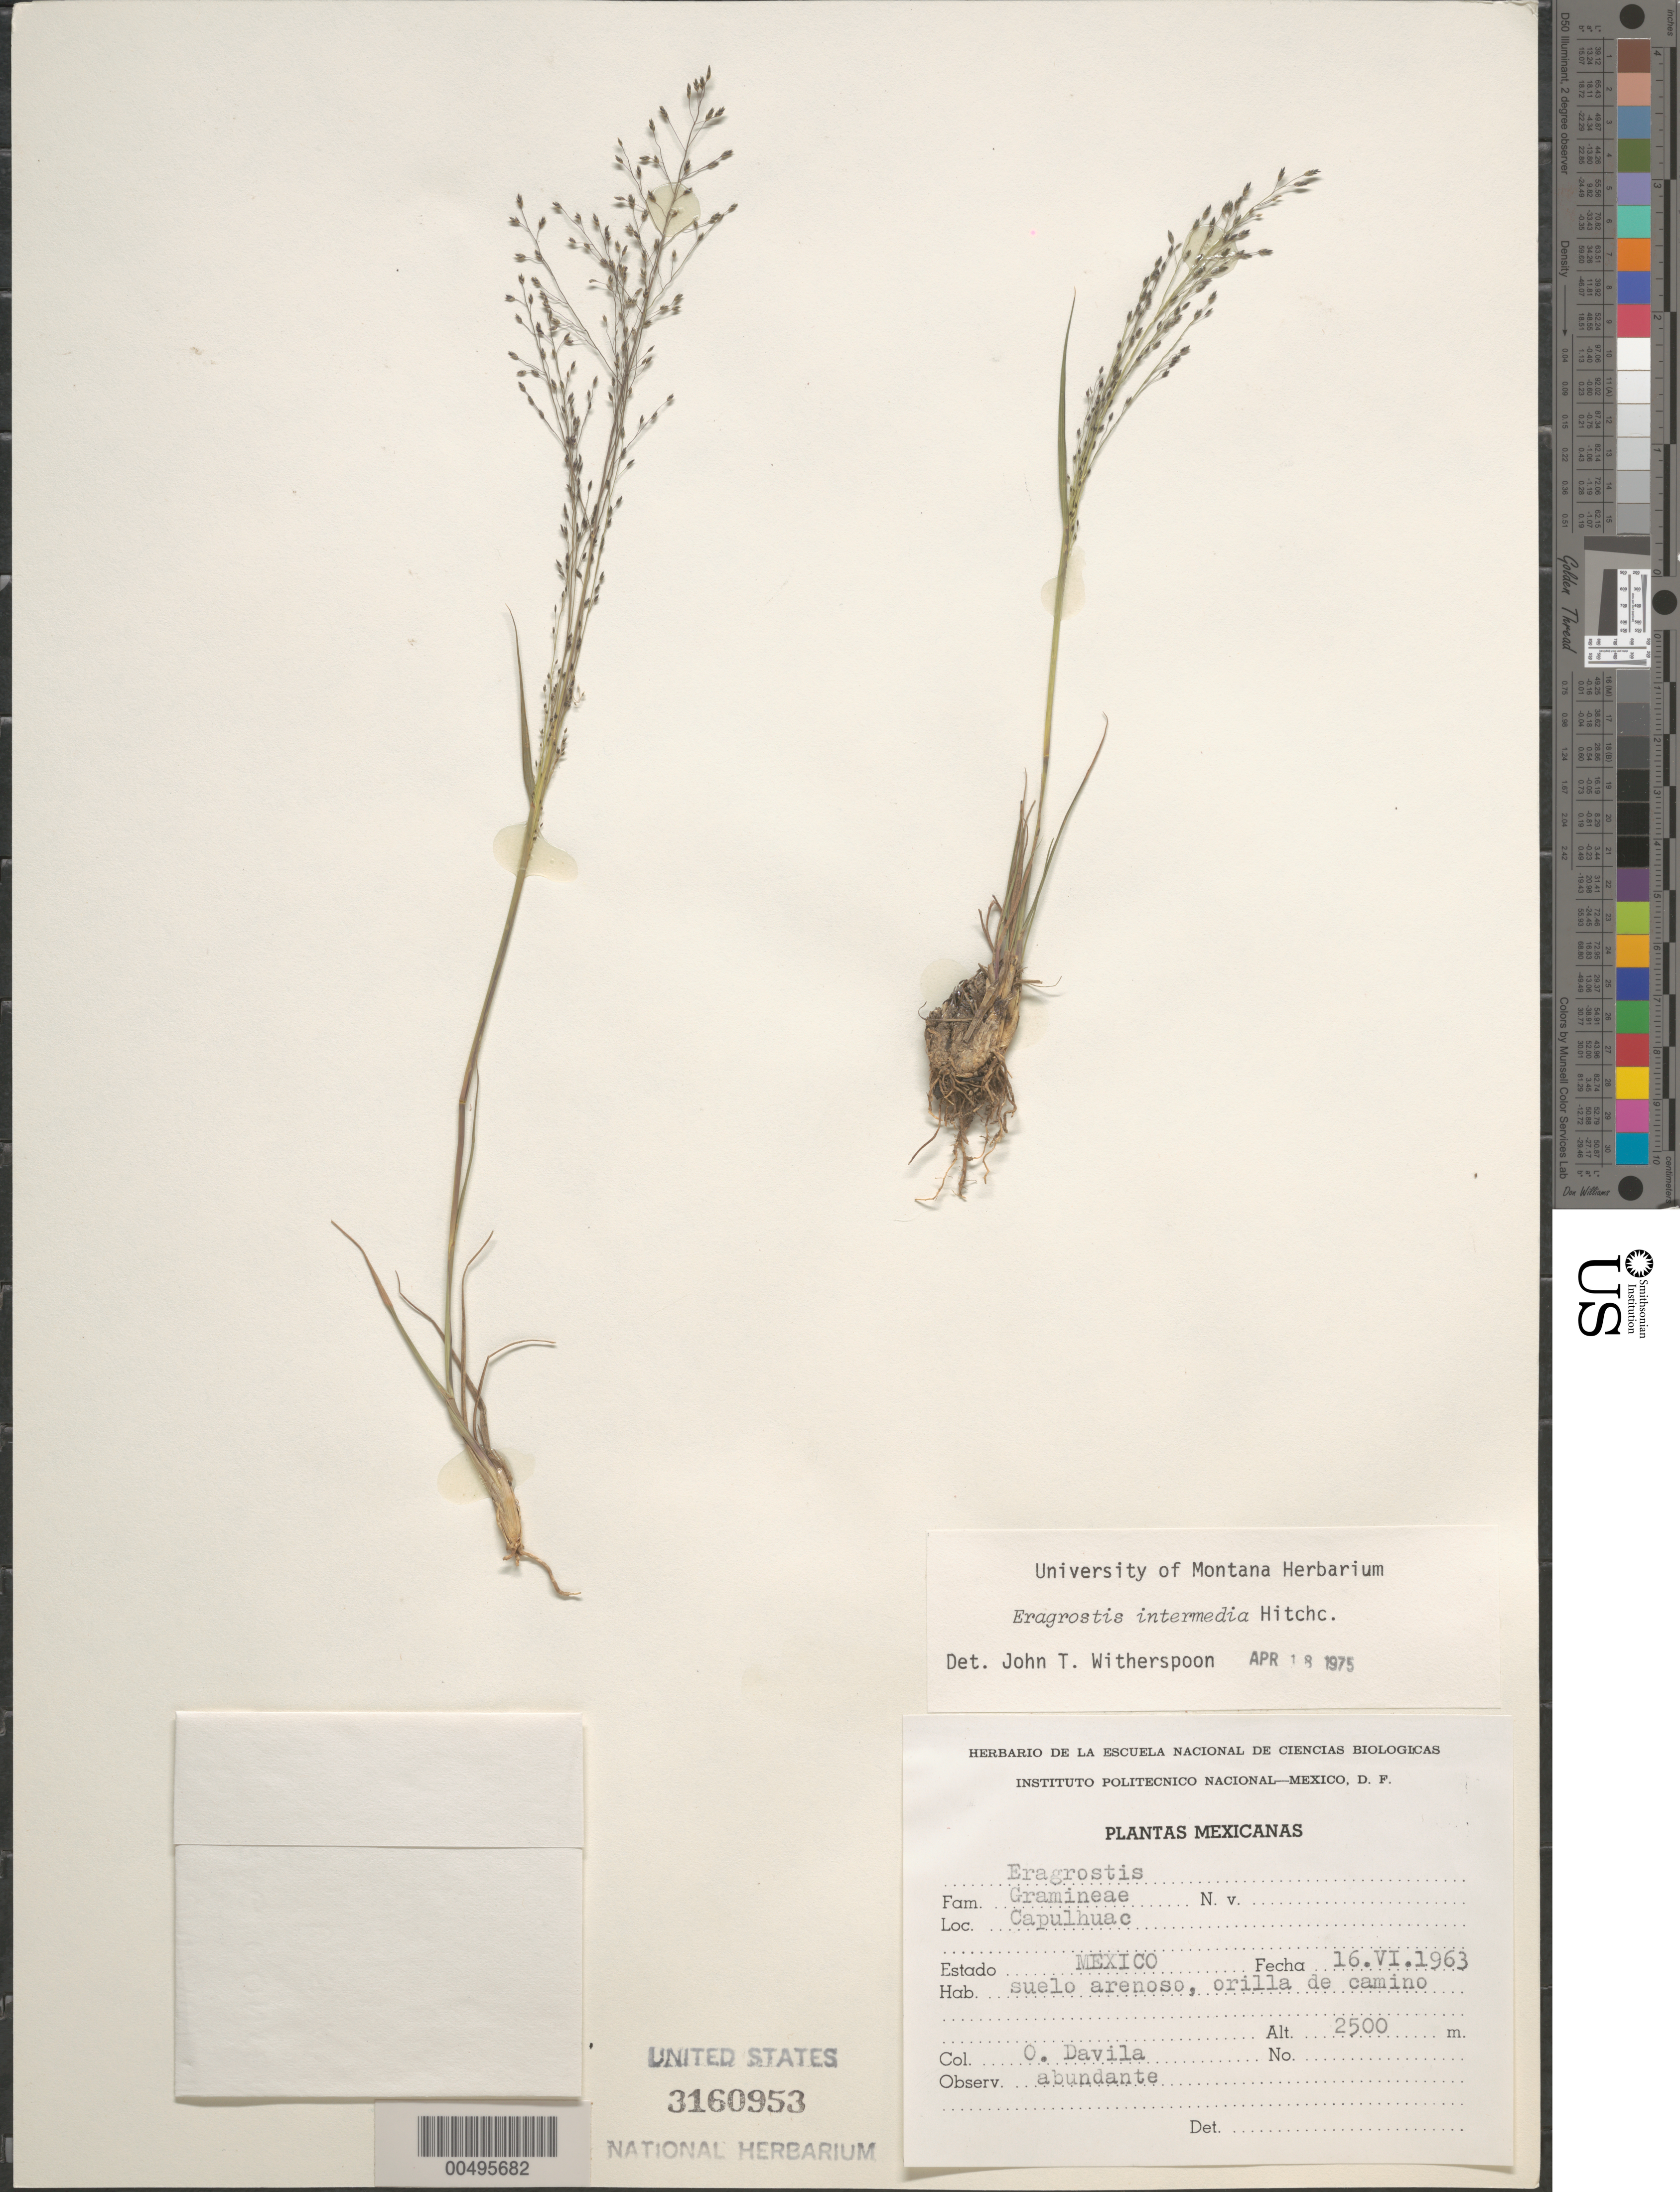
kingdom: Plantae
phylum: Tracheophyta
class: Liliopsida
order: Poales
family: Poaceae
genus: Eragrostis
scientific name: Eragrostis intermedia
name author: Hitchc.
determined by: Witherspoon, John T.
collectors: O. Davila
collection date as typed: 16 Jun 1963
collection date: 1963-06-16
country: Mexico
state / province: México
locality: Capulhuac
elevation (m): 2500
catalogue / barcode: US 3160953